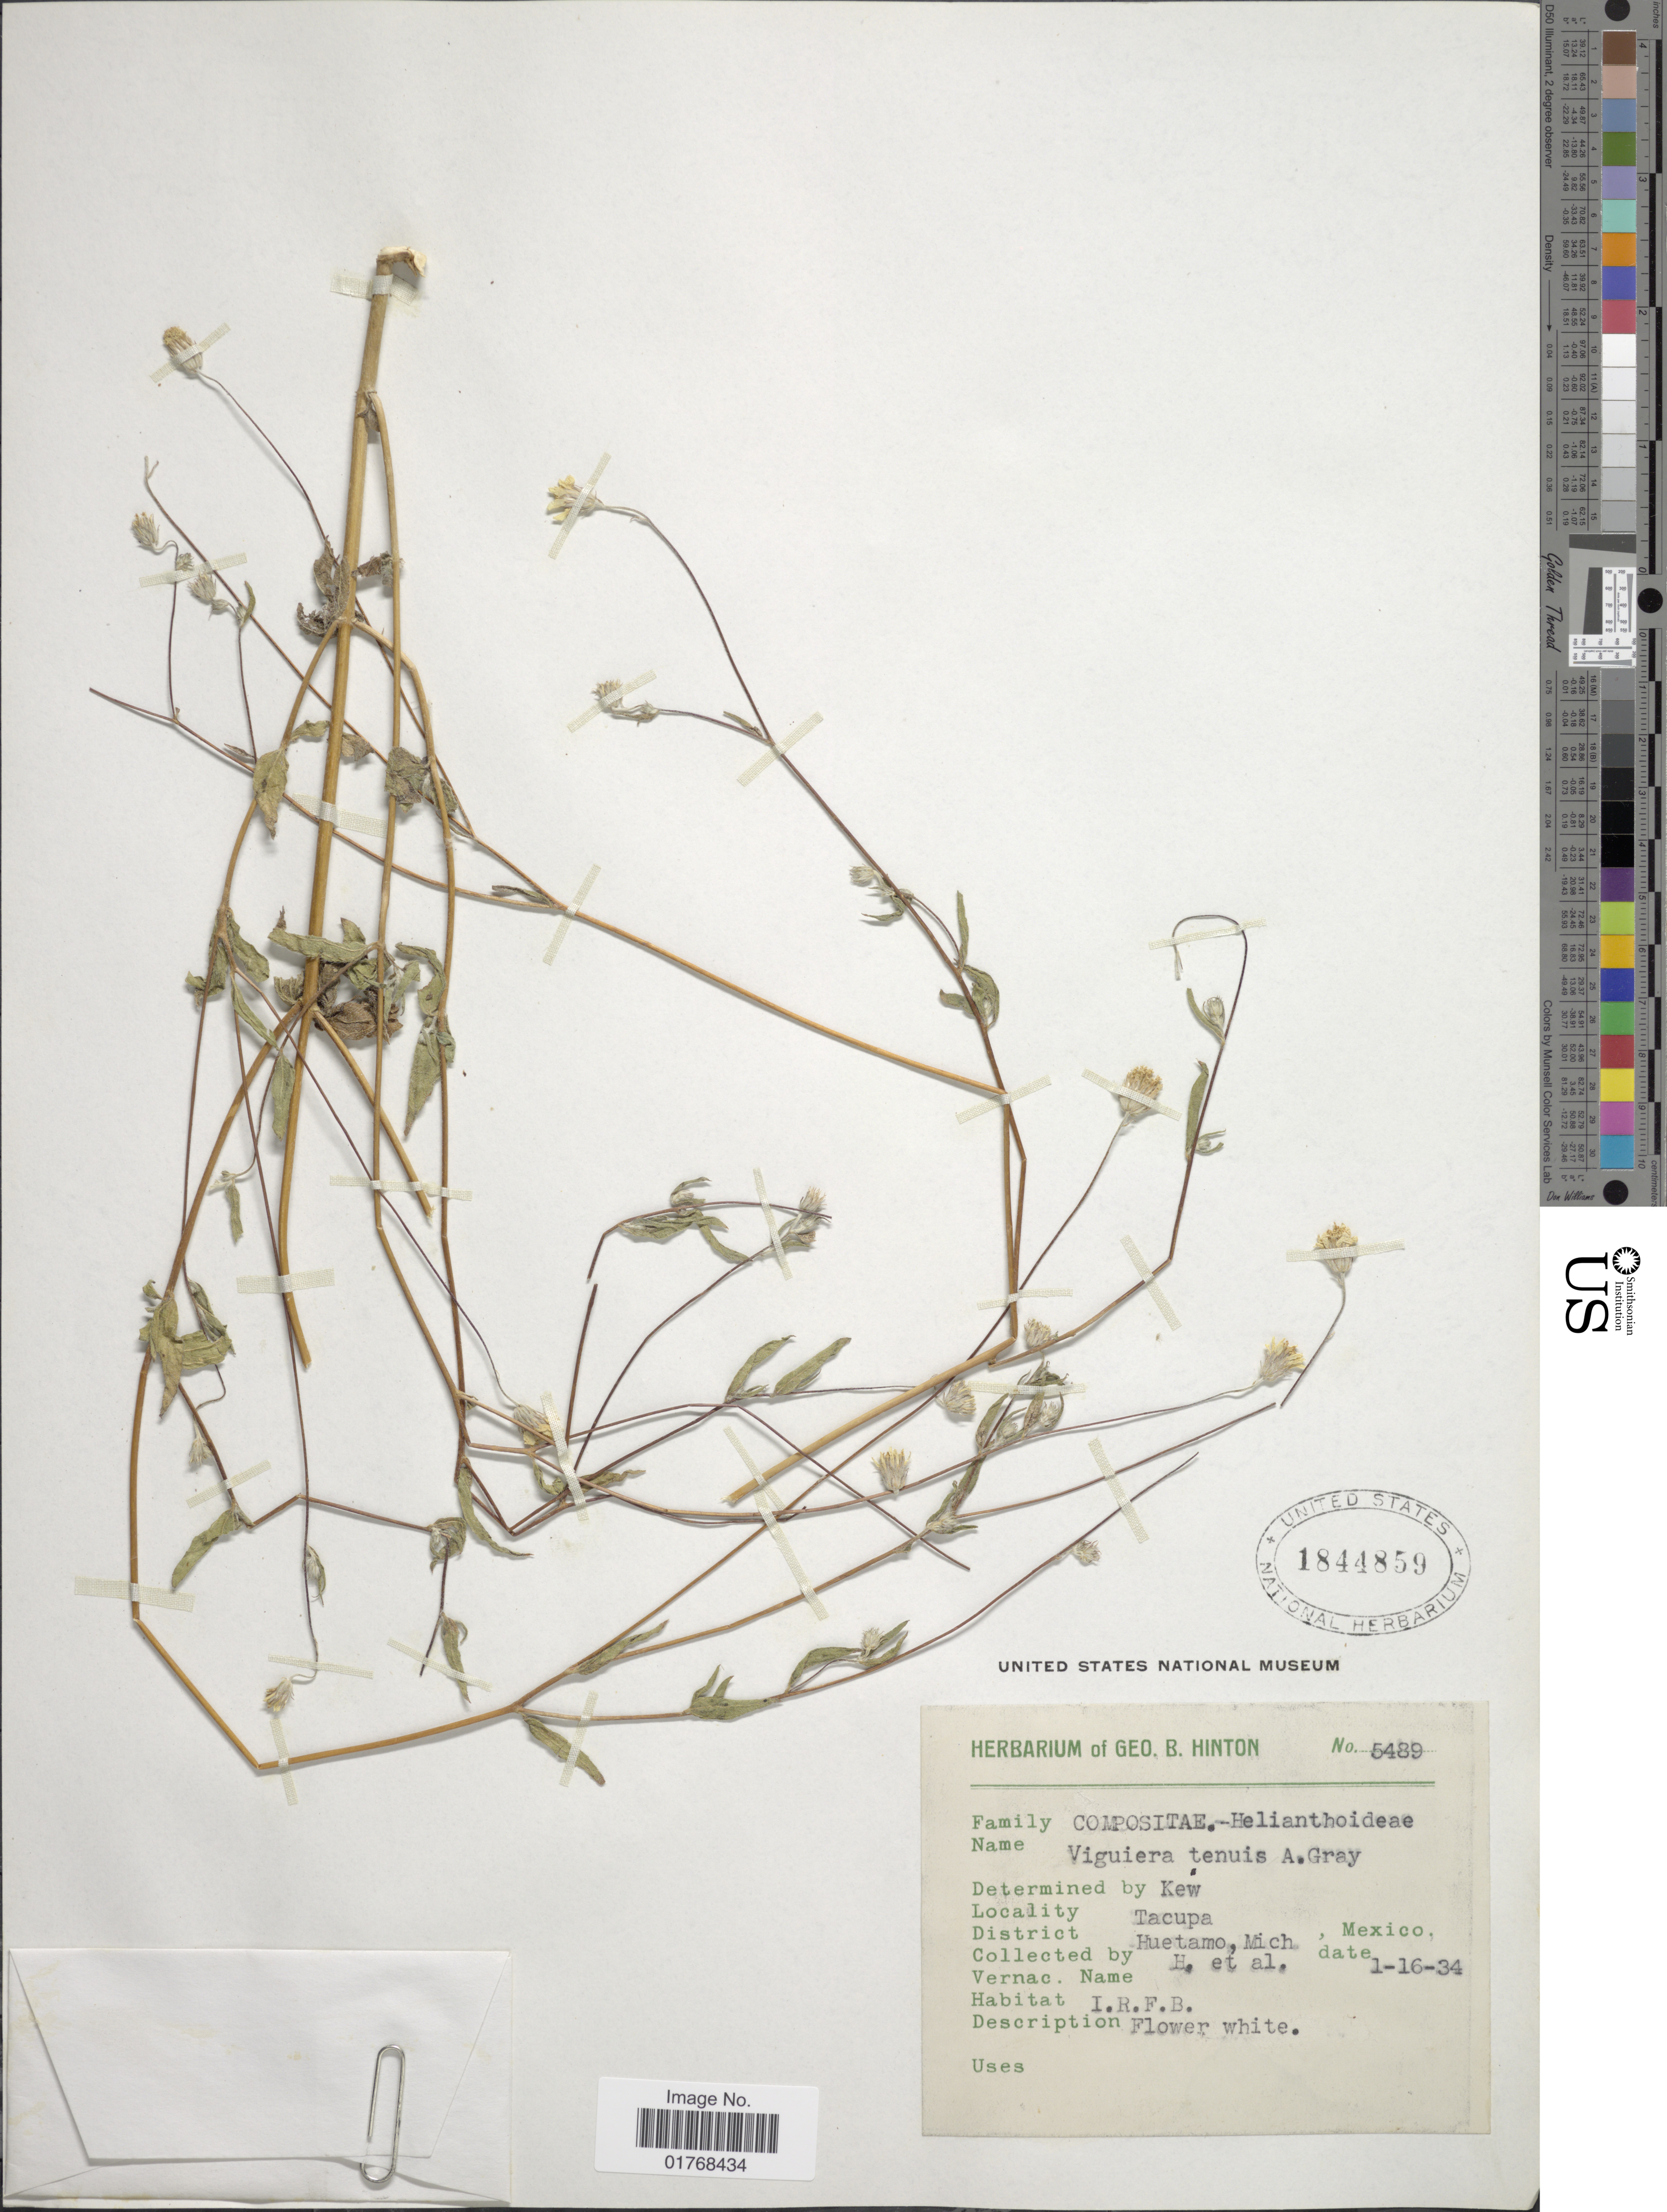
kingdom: Plantae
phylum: Tracheophyta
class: Magnoliopsida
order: Asterales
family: Asteraceae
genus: Viguiera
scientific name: Viguiera tenuis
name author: A. Gray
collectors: G. B. Hinton & et al.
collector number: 5489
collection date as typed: Transcribed d/m/y: 16/1/34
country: Mexico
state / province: Michoacán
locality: Tacupa. District Huetamo, Mich., Mexico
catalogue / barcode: US 1844859